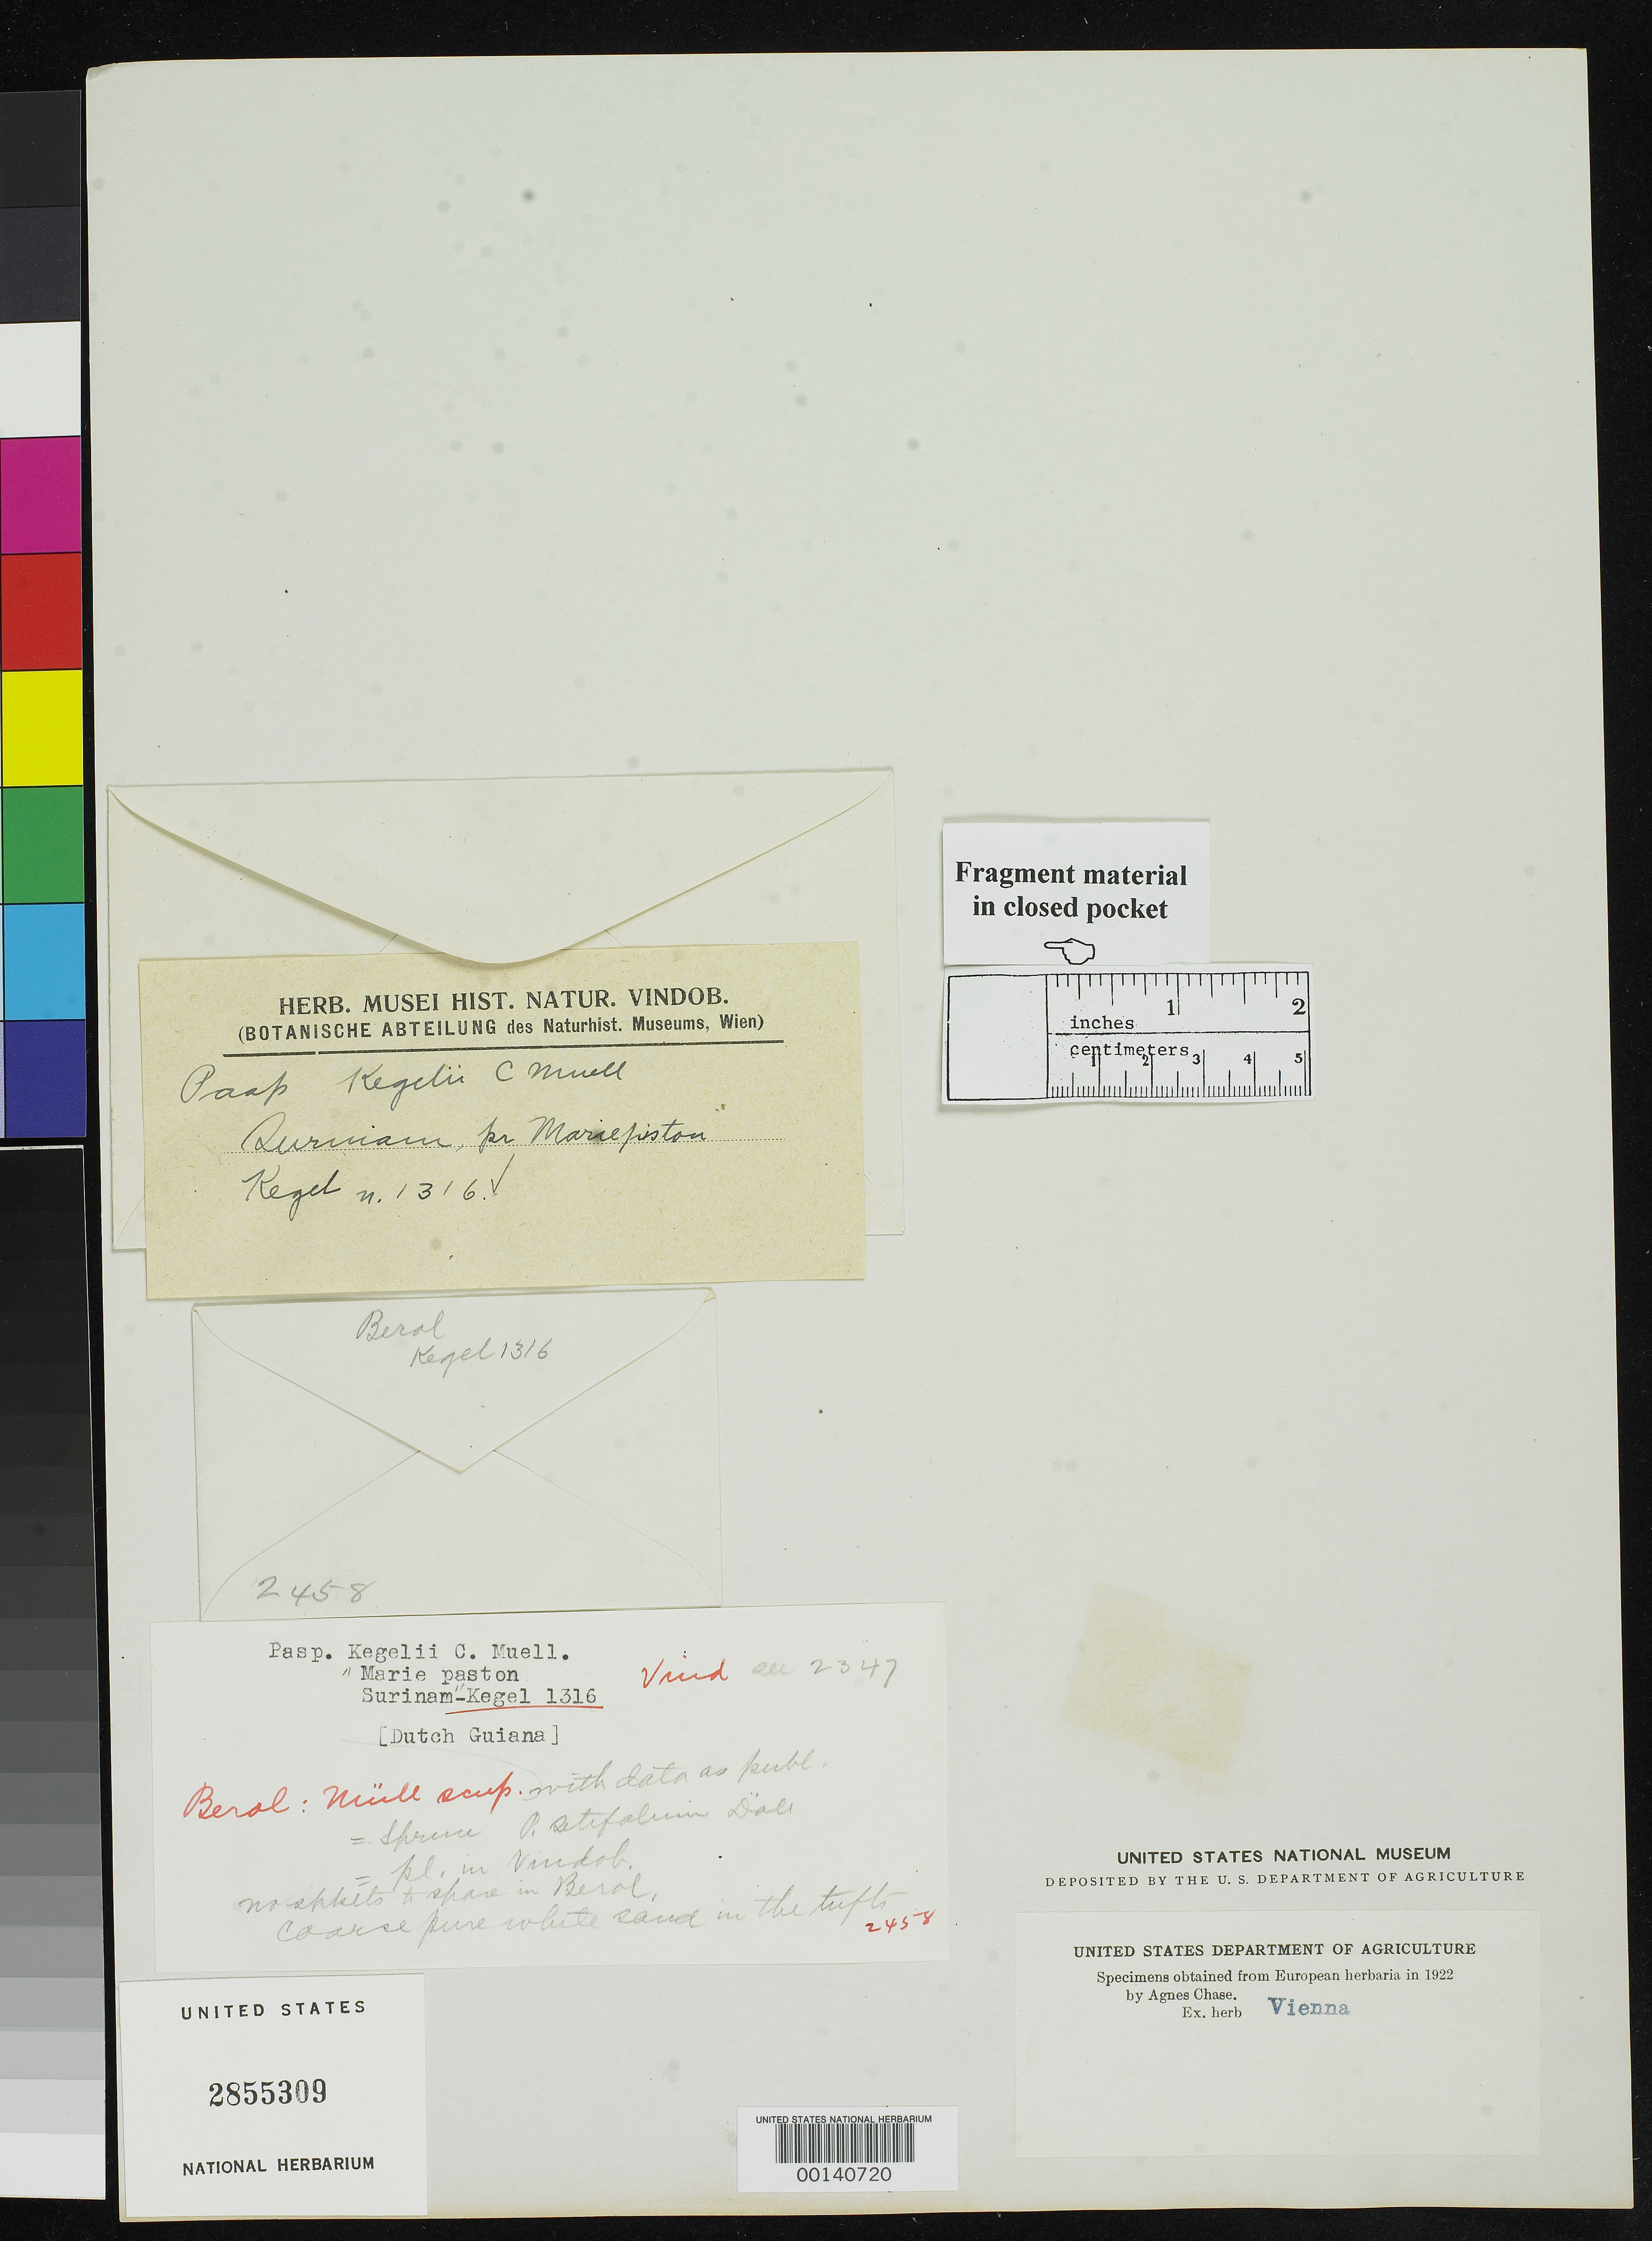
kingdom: Plantae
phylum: Tracheophyta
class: Liliopsida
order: Poales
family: Poaceae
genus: Paspalum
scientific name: Paspalum kegelii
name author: Müll. Hal.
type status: Type Fragment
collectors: H. Kegel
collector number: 1316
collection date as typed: May 1846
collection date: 1846-05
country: Suriname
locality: Near Marie Paston.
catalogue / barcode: US 2855309